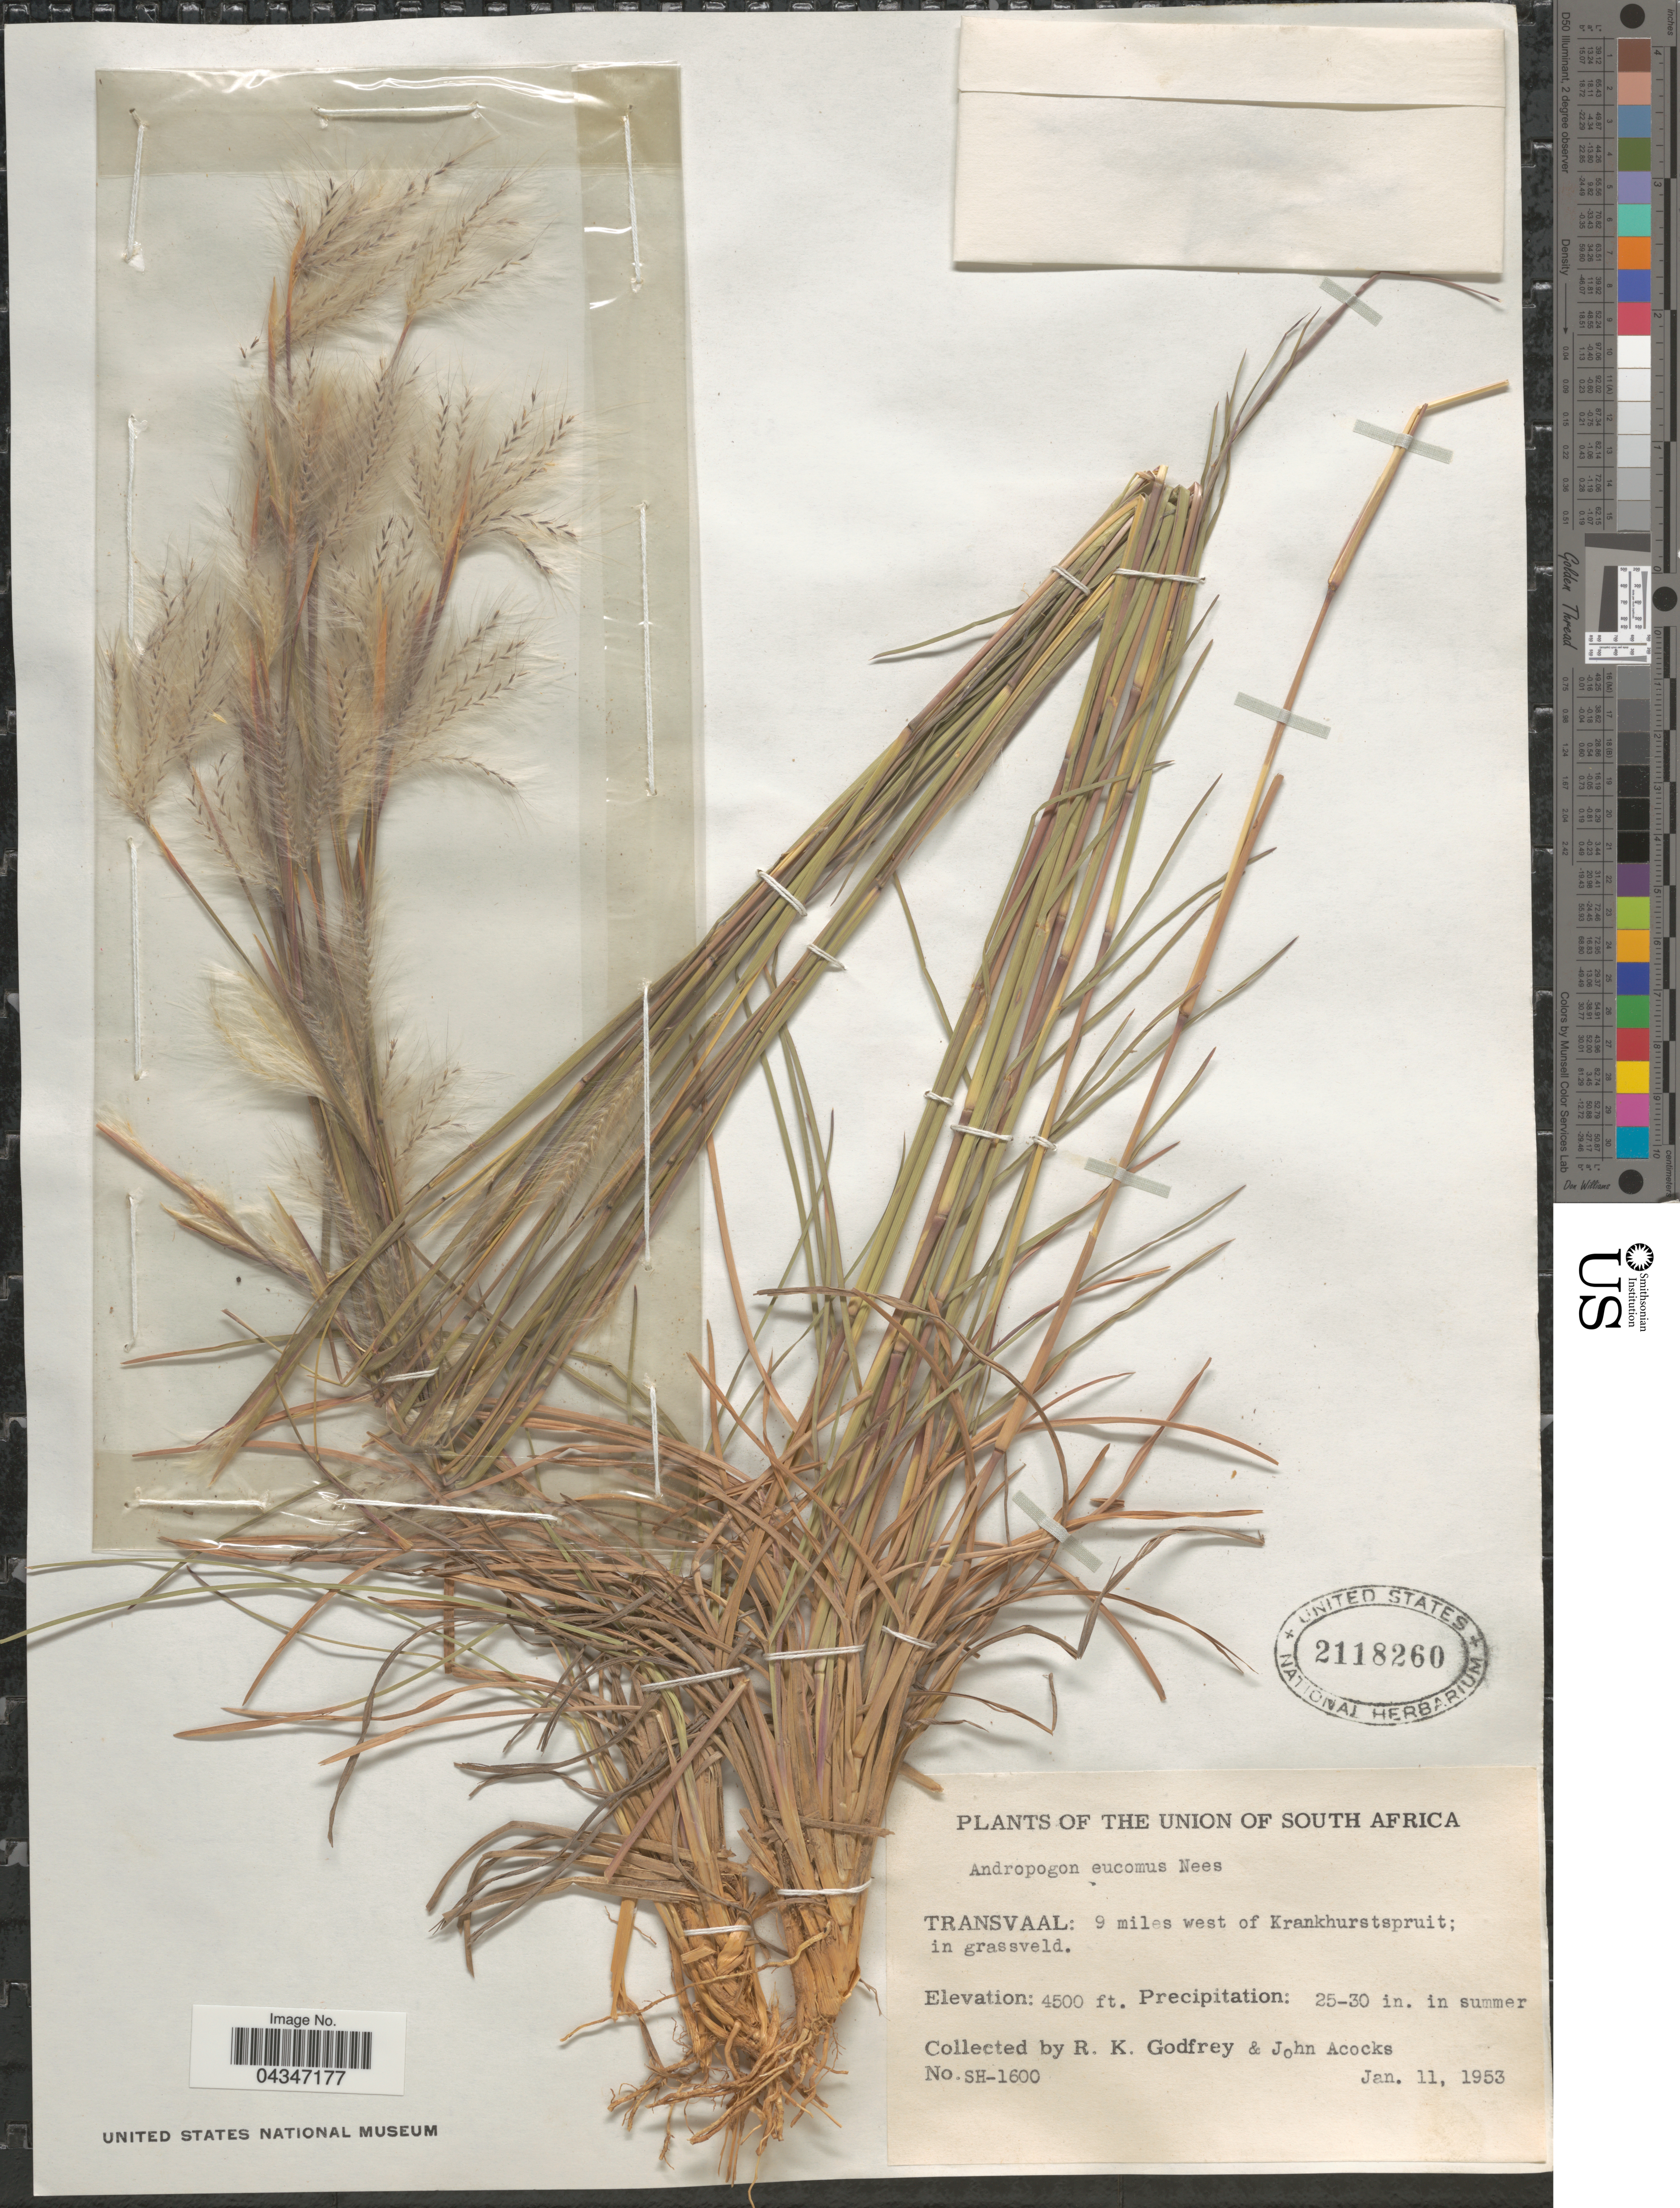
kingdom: Plantae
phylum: Tracheophyta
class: Liliopsida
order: Poales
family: Poaceae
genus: Andropogon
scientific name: Andropogon eucomus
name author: Nees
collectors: R. K. Godfrey & J. P. Acocks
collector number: SH-1600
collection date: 1953-01-11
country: South Africa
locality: The Union of South Africa. Transvaal: 9 miles west of Krankhurstspruit.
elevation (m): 1372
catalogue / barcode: US 2118260